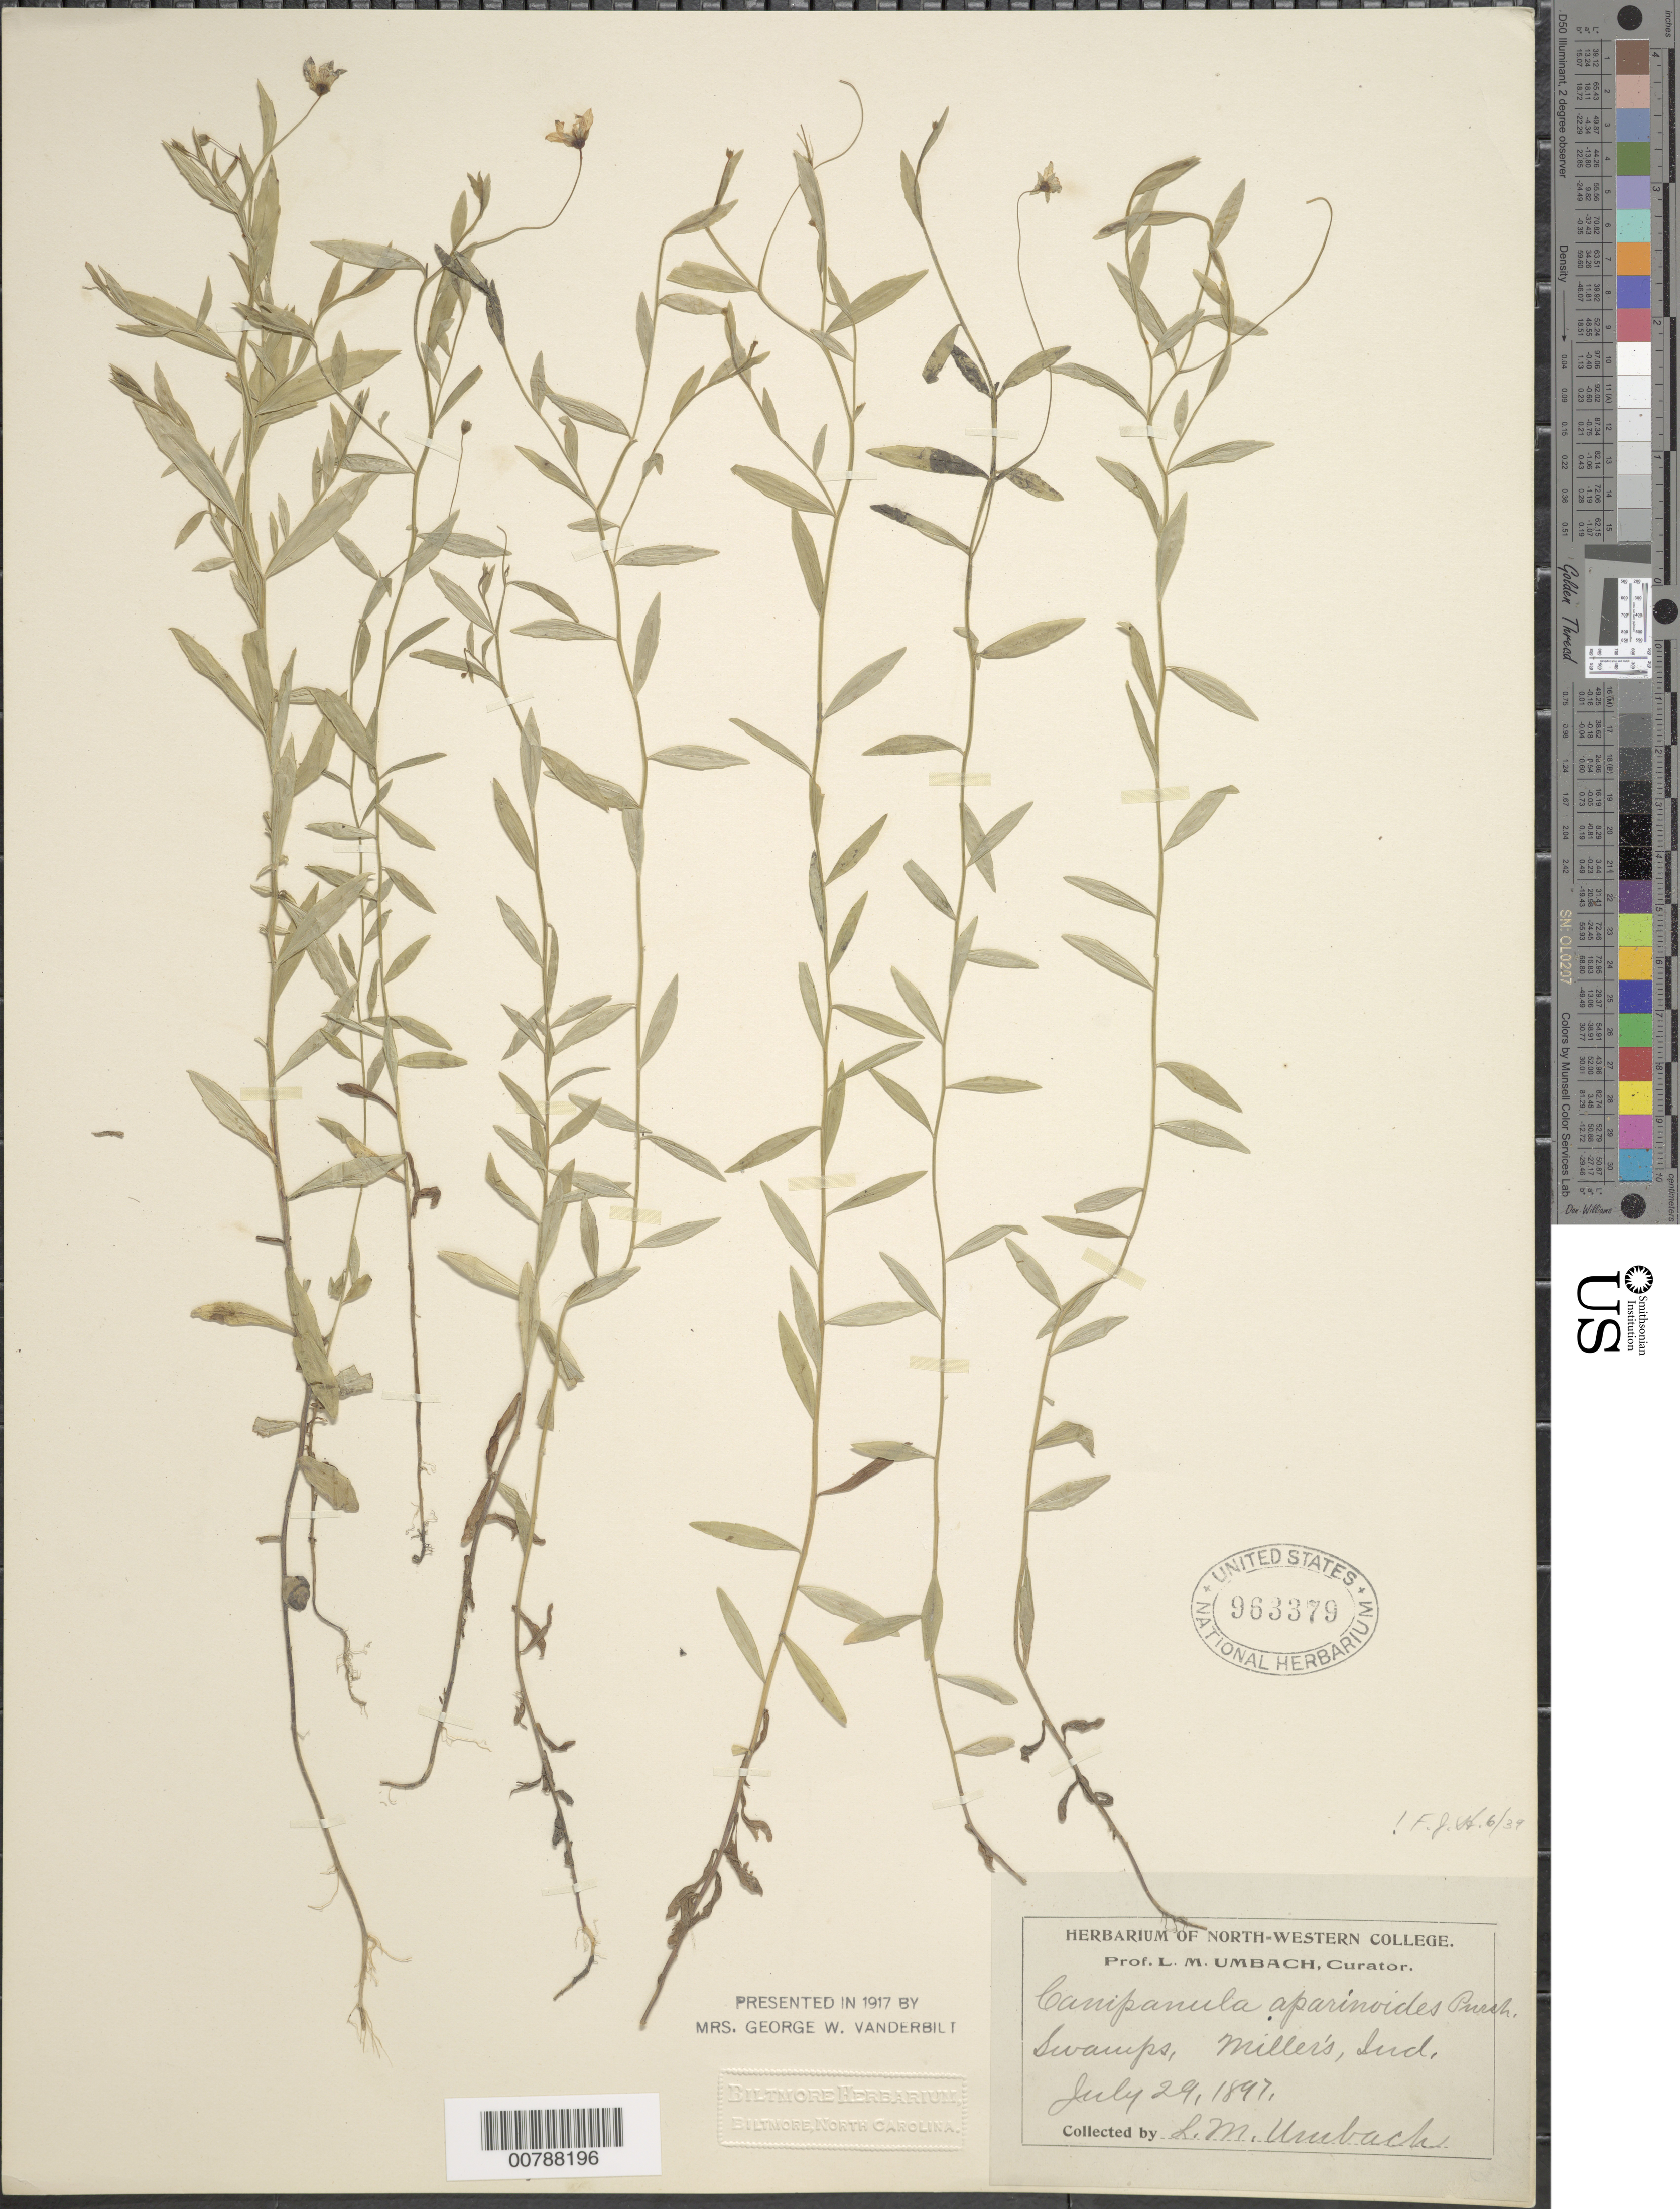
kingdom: Plantae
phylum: Tracheophyta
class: Magnoliopsida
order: Asterales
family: Campanulaceae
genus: Campanula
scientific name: Campanula aparinoides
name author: Pursh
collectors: L. M. Umbach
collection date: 1897-07-29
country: United States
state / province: Indiana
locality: Miller's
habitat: Swamps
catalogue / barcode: US 963379